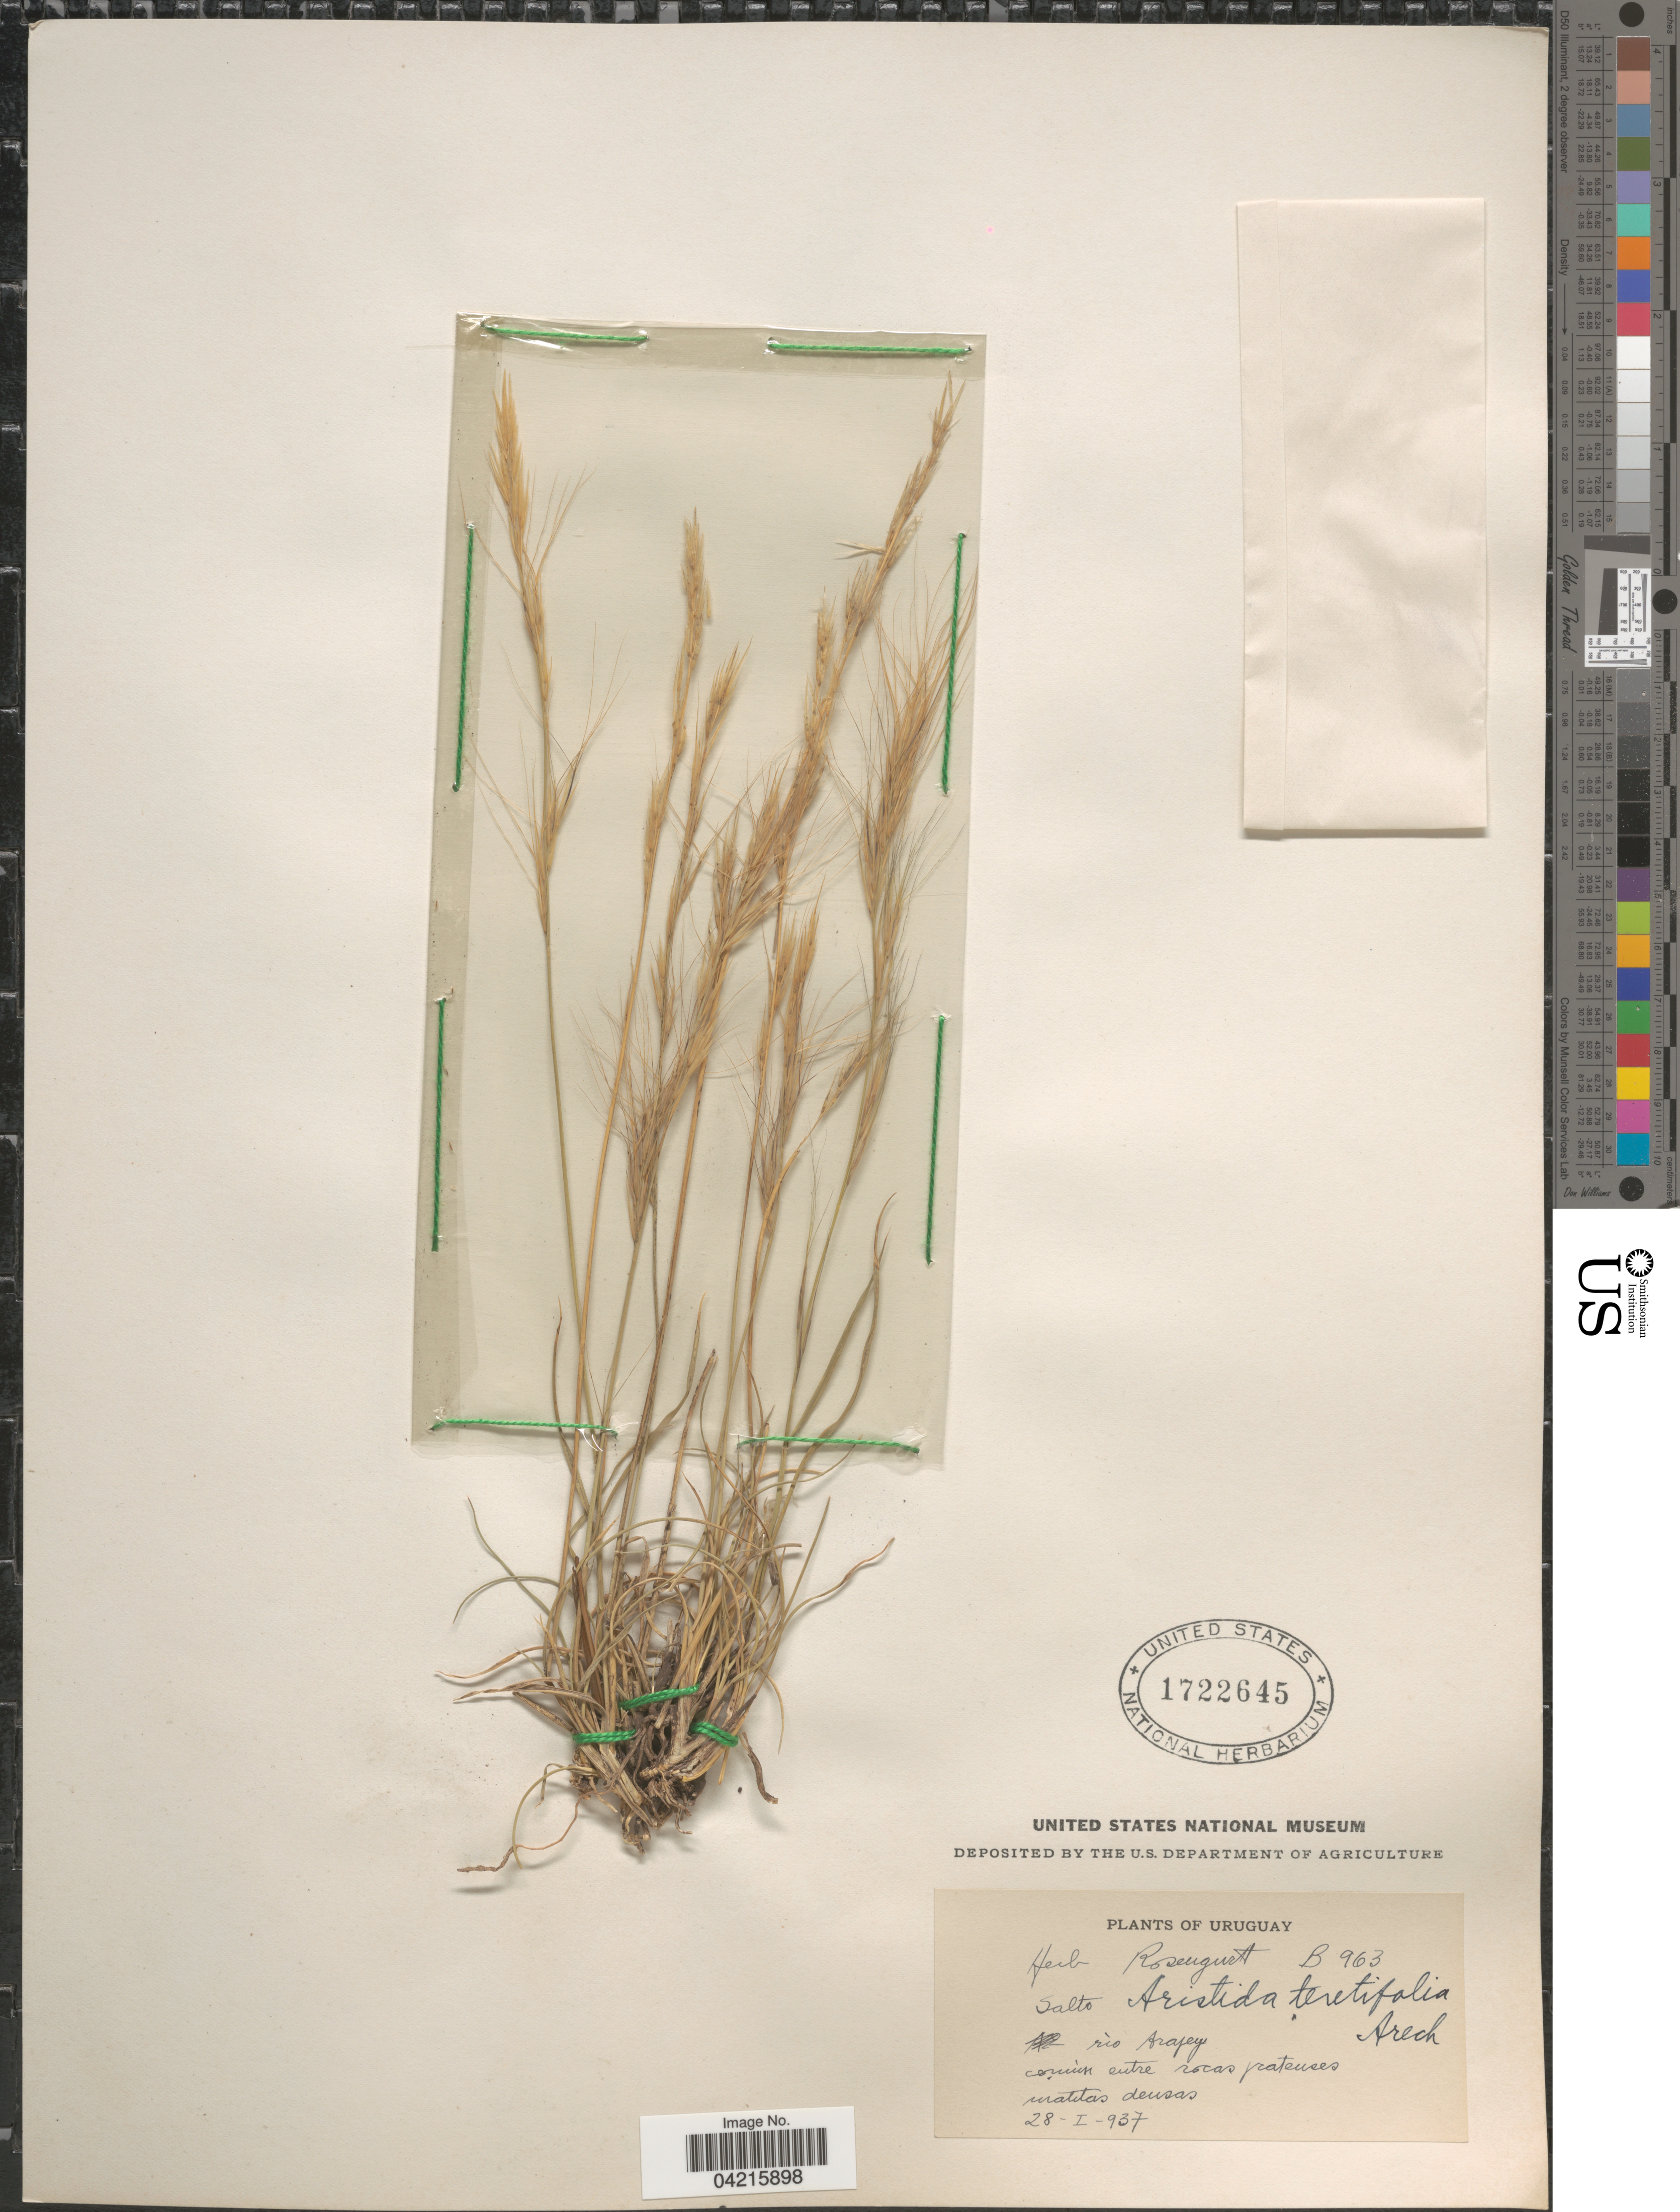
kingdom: Plantae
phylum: Tracheophyta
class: Liliopsida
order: Poales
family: Poaceae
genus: Aristida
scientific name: Aristida teretifolia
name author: Arechav.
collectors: ex herb. Rosengurtt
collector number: B963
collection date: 1937-01-28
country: Uruguay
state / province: Salto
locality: Rìo Arapey.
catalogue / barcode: US 1722645